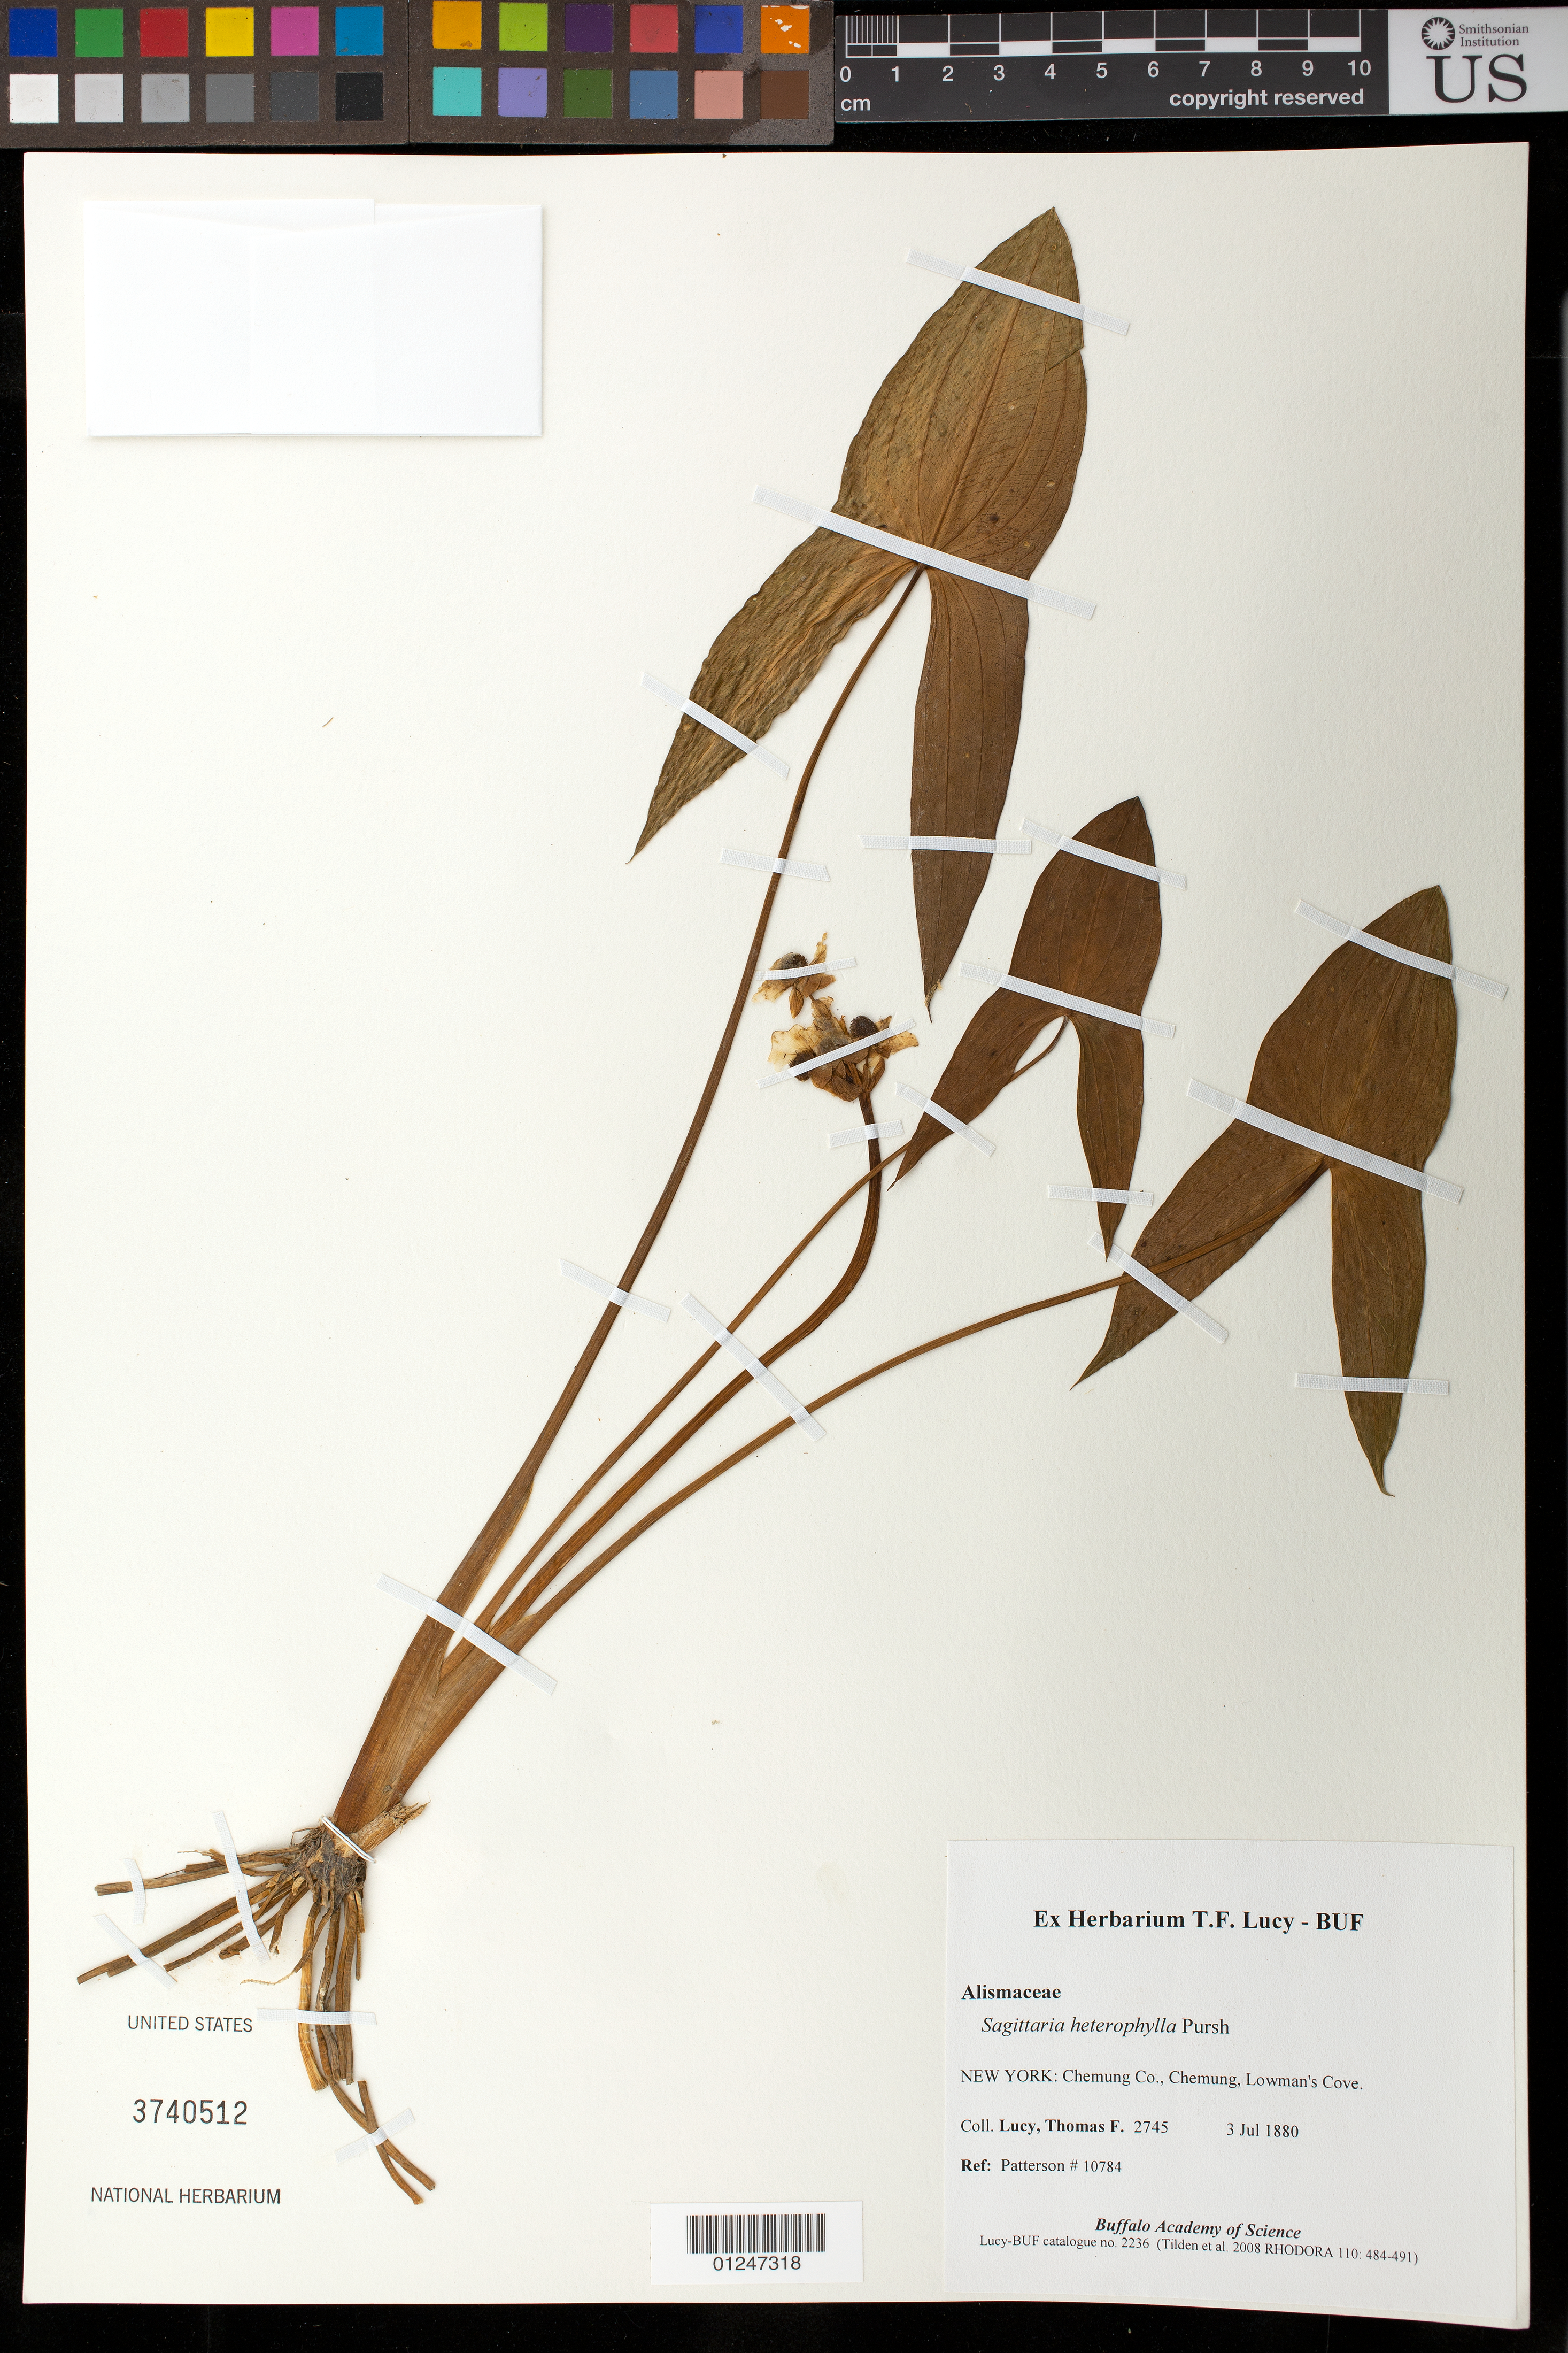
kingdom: Plantae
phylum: Tracheophyta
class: Liliopsida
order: Alismatales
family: Alismataceae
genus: Sagittaria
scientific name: Sagittaria heterophylla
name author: Schreb.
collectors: T. Lucy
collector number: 1975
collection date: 1880-07-03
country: United States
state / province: New York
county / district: Chemung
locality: Lowman's Cove.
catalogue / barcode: US 3740512